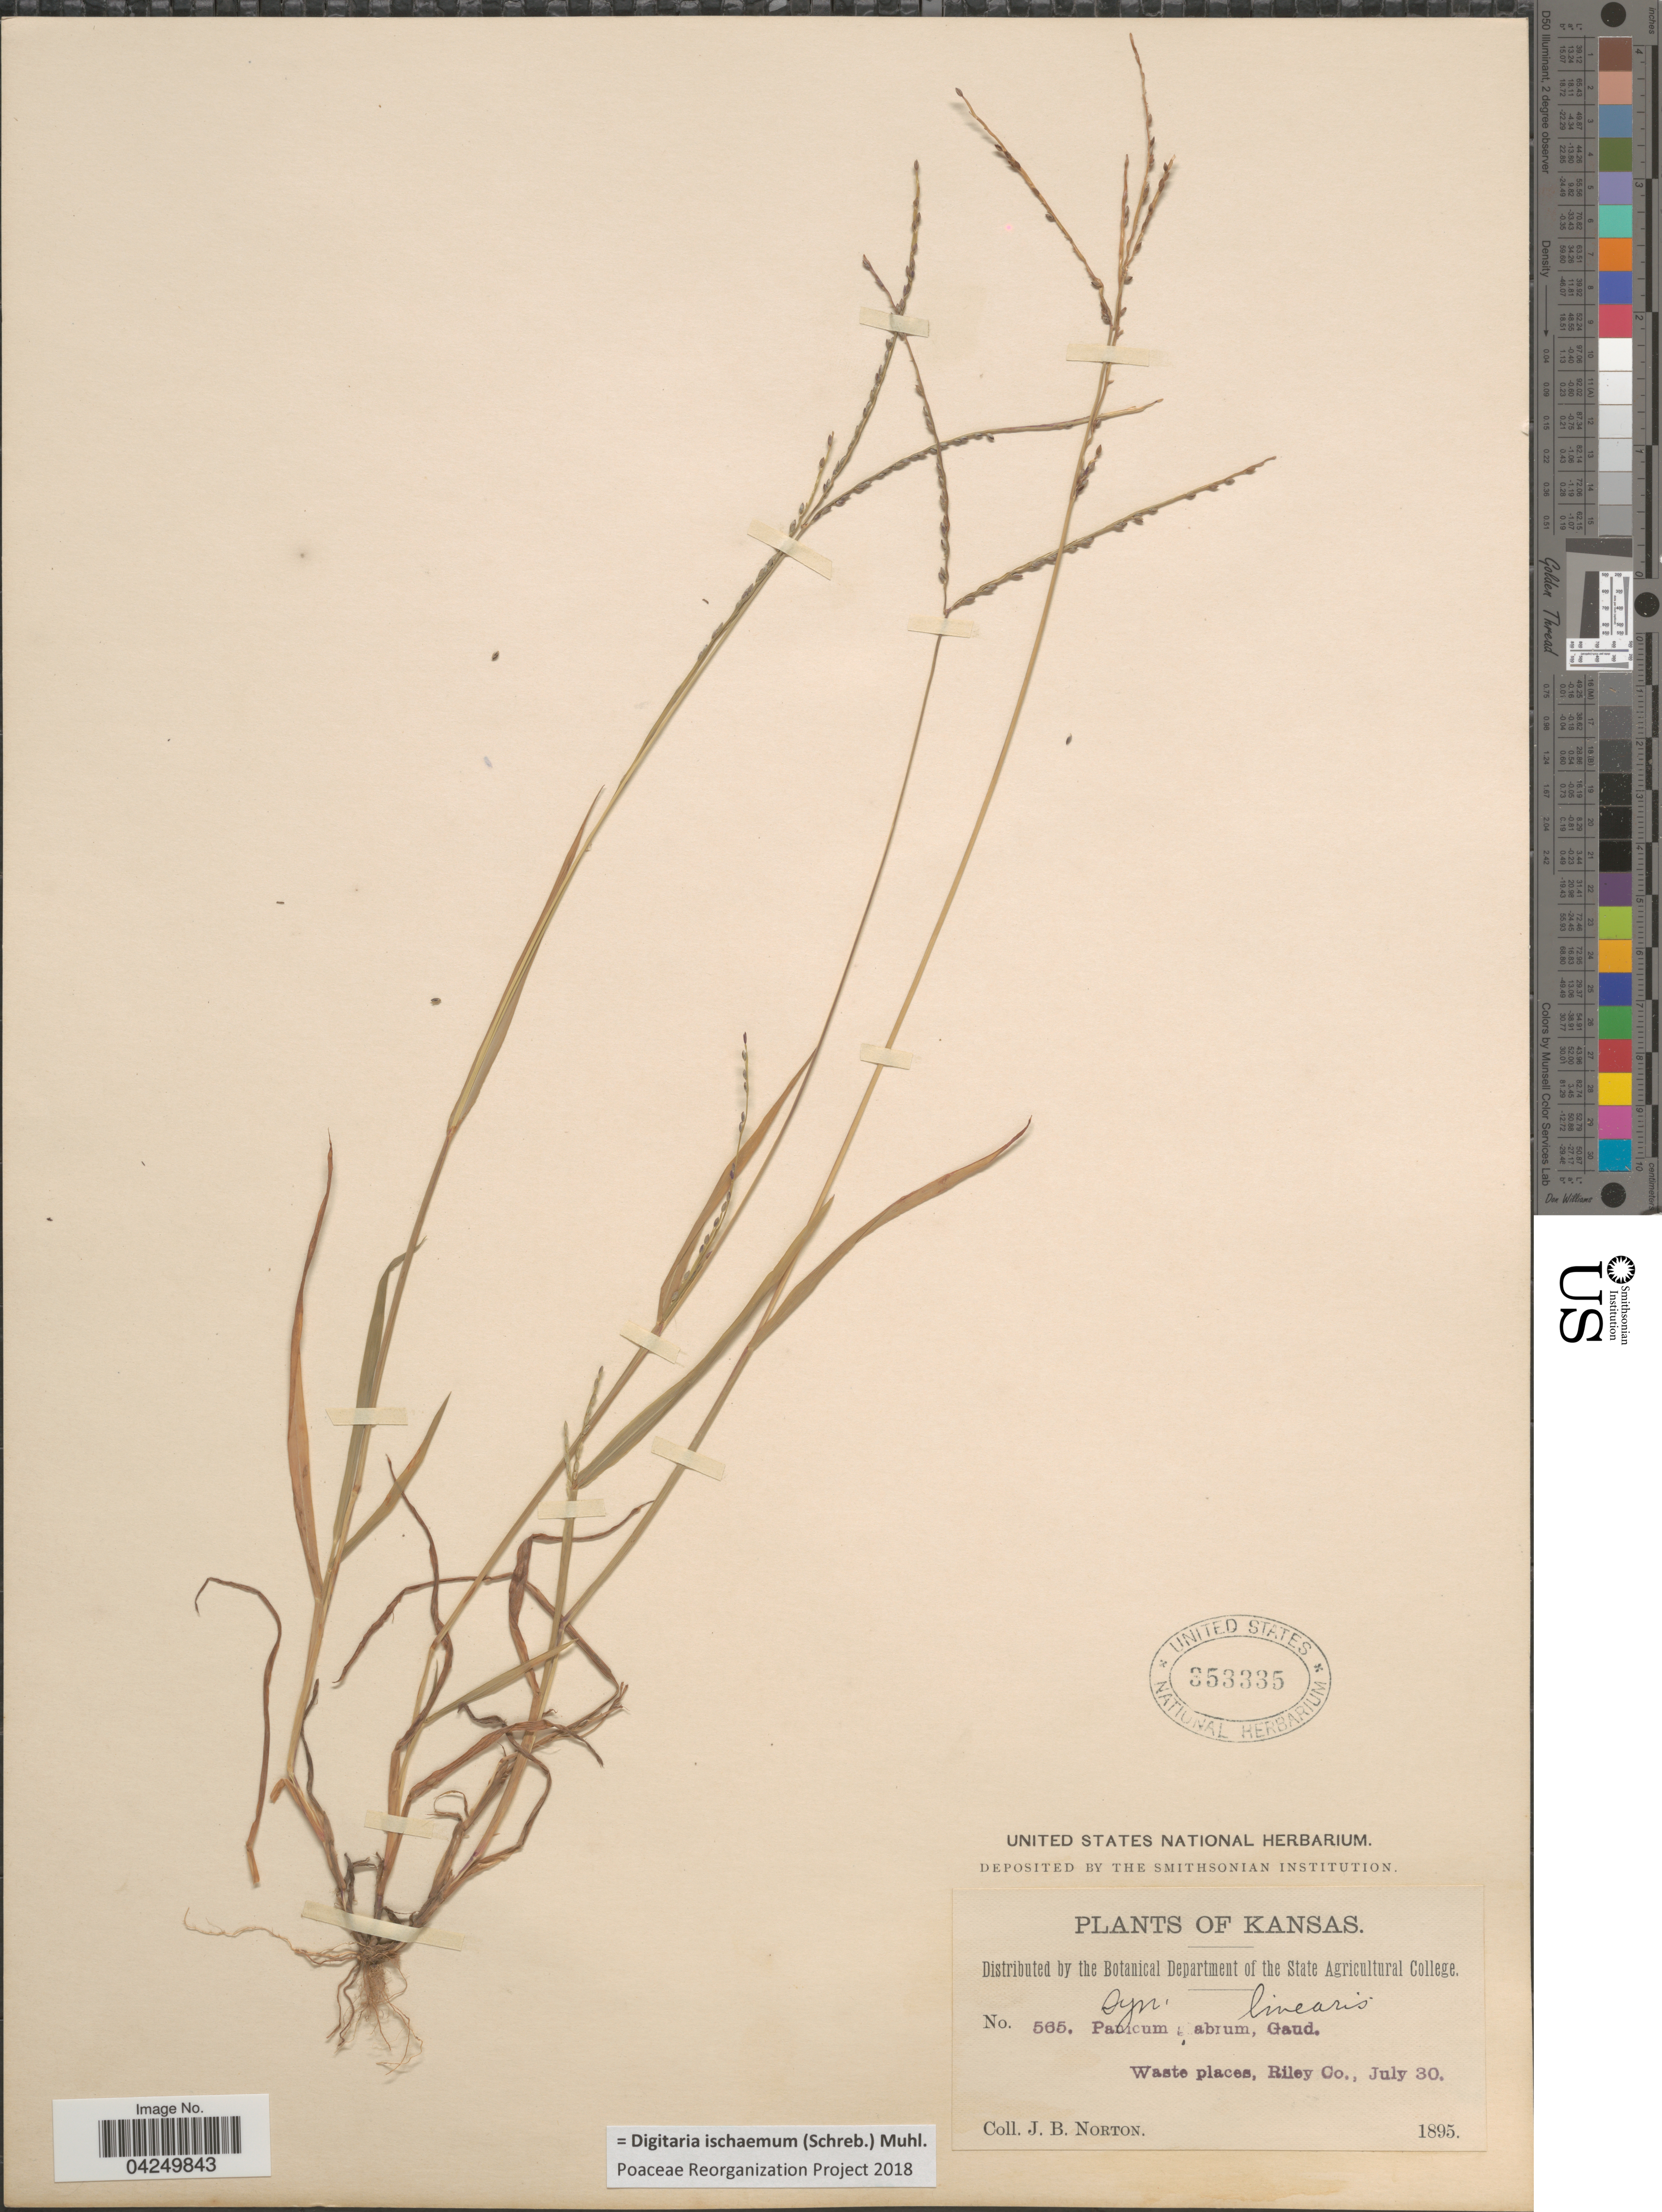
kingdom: Plantae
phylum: Tracheophyta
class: Liliopsida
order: Poales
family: Poaceae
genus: Digitaria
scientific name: Digitaria ischaemum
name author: (Schreber) Schreber ex Muhl.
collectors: J. B. Norton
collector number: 565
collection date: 1895-07-30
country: United States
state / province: Kansas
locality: Waste places, Riley Co.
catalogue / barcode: US 353335